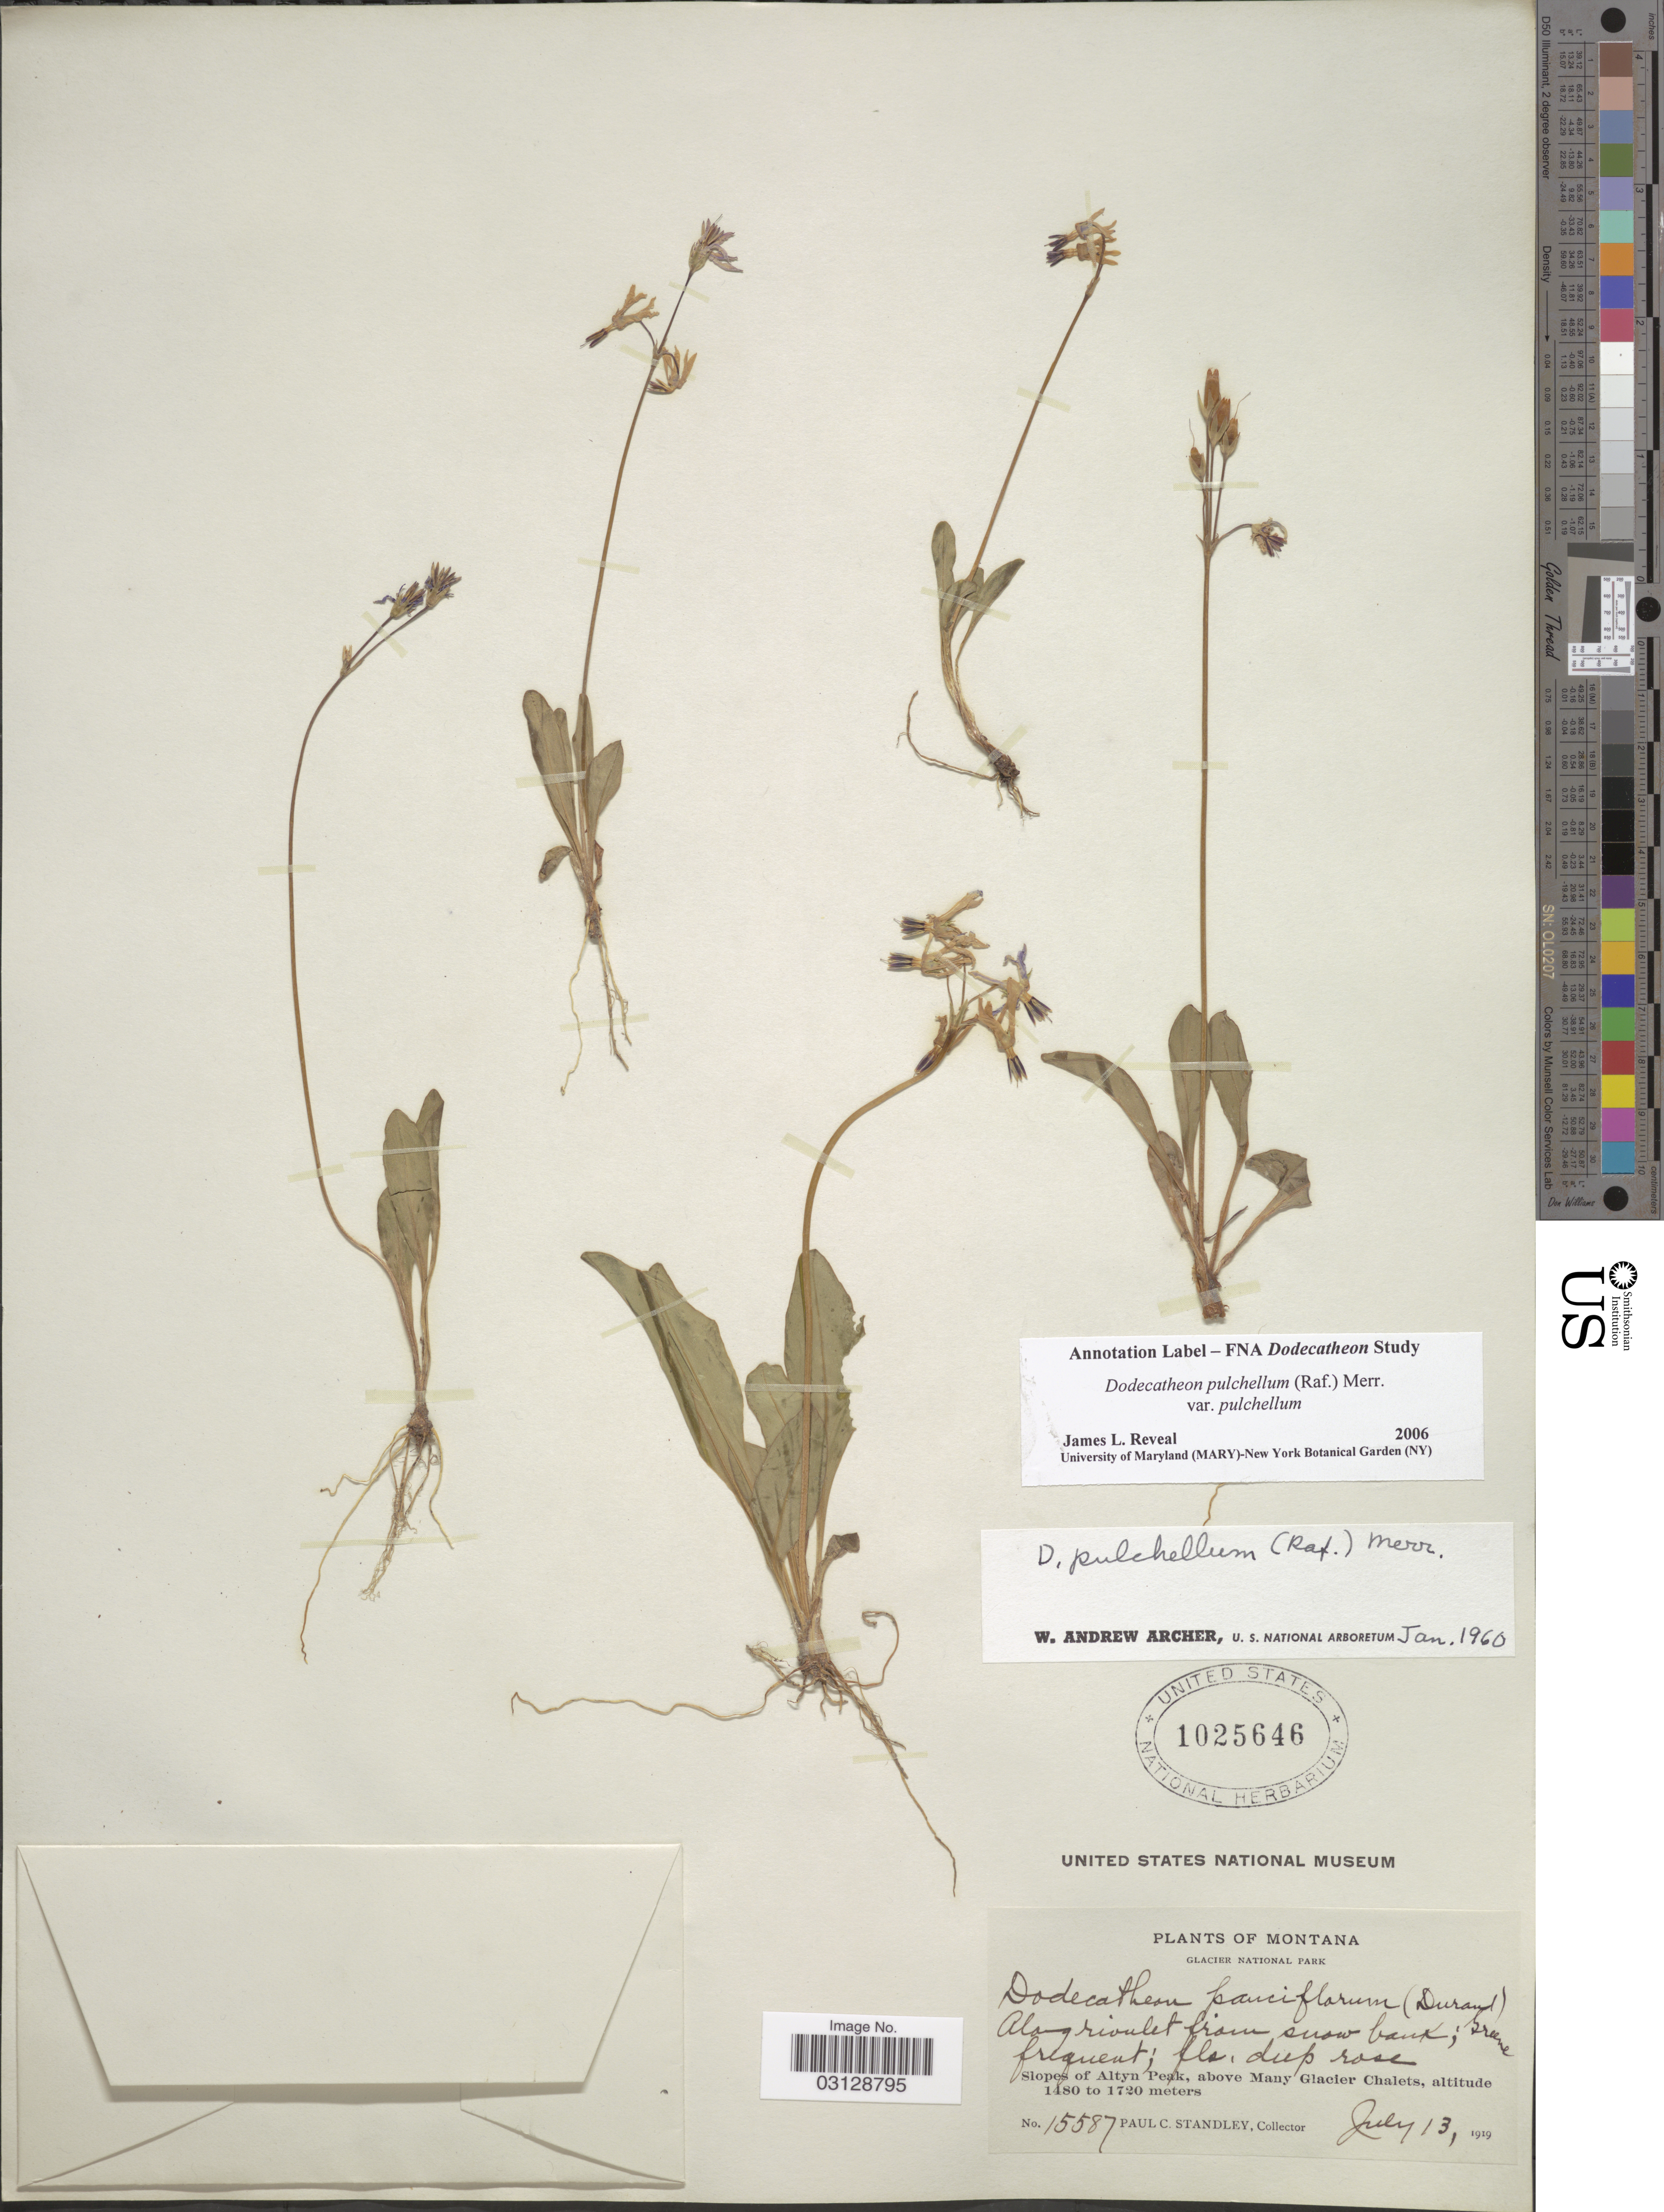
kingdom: Plantae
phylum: Tracheophyta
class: Magnoliopsida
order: Ericales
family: Primulaceae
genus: Dodecatheon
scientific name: Dodecatheon pulchellum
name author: (Raf.) Merr.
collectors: P. C. Standley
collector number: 15587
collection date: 1919-07-13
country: United States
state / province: Montana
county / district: Glacier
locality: Glacier National Park. Along rivulet from snow bank. Slopes of Altyn Peak, above Many Glacier Chalets.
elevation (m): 1480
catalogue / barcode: US 1025646